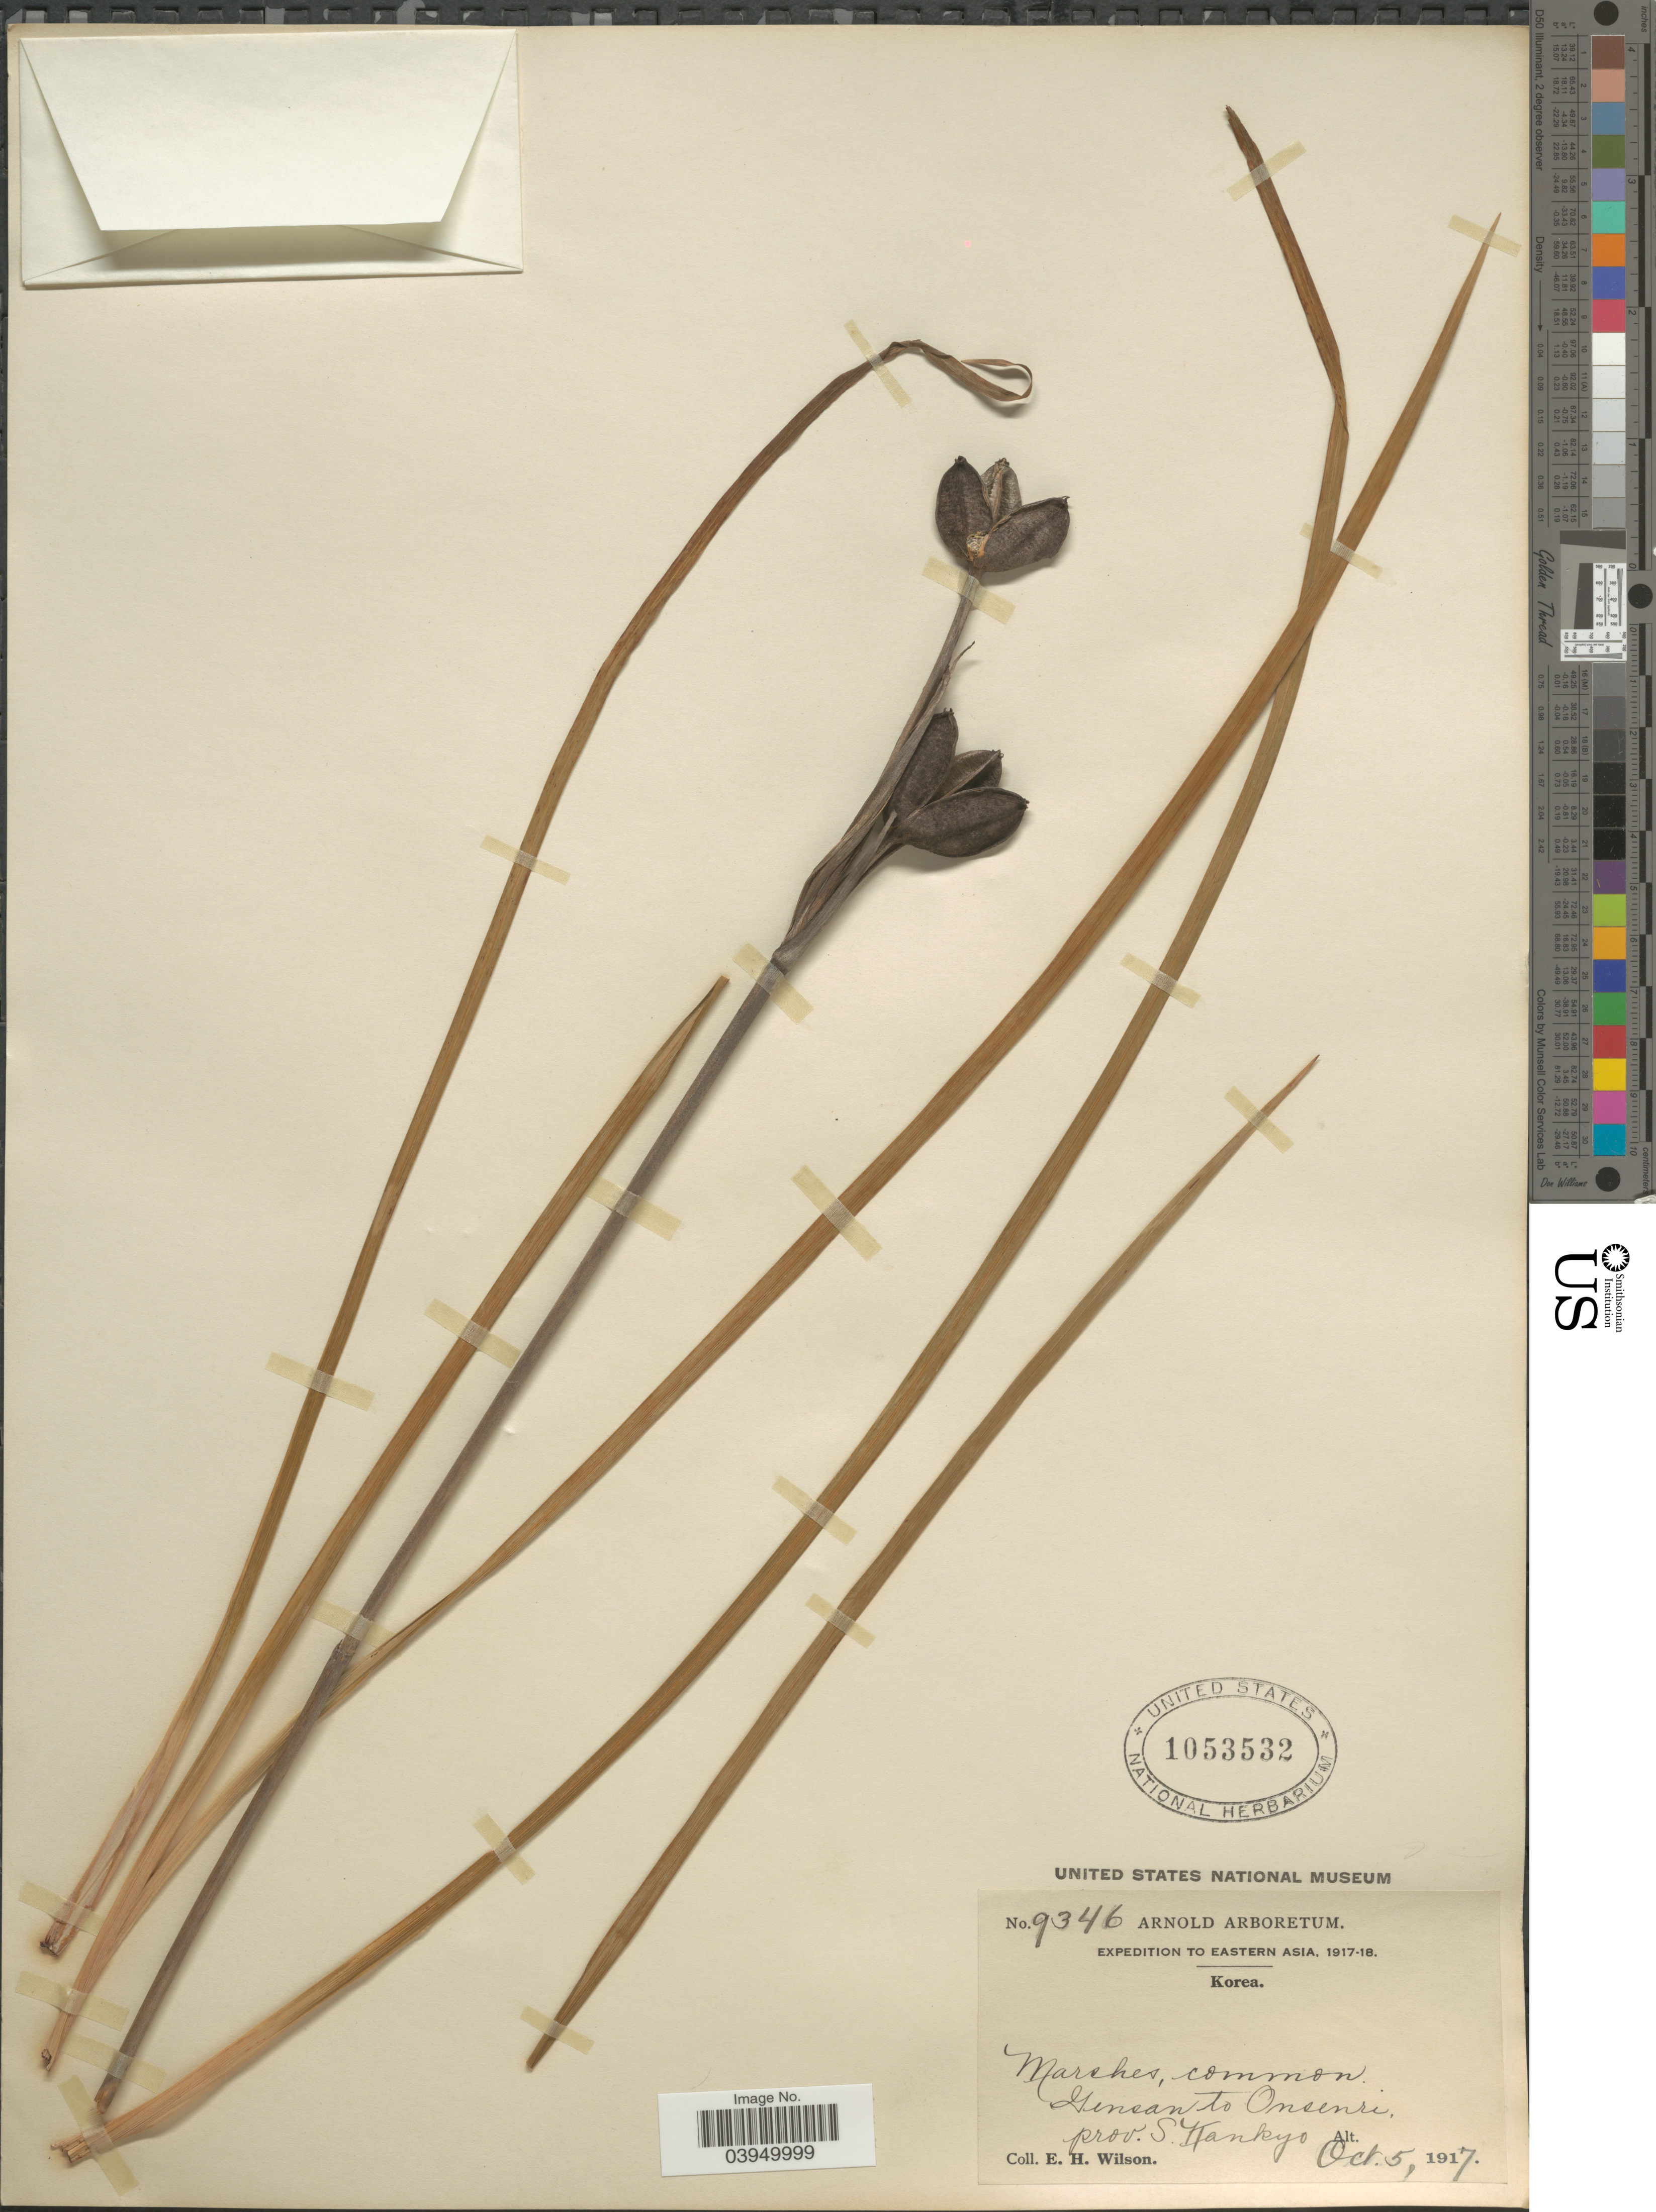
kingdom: Plantae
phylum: Tracheophyta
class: Liliopsida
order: Asparagales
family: Iridaceae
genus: Iris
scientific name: Iris sp.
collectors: E. Wilson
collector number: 9346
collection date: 1917-10-05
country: North Korea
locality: Eastern Asia. Korea. Gensan to Onsenri, prov. S. Kankyo.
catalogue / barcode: US 1053532